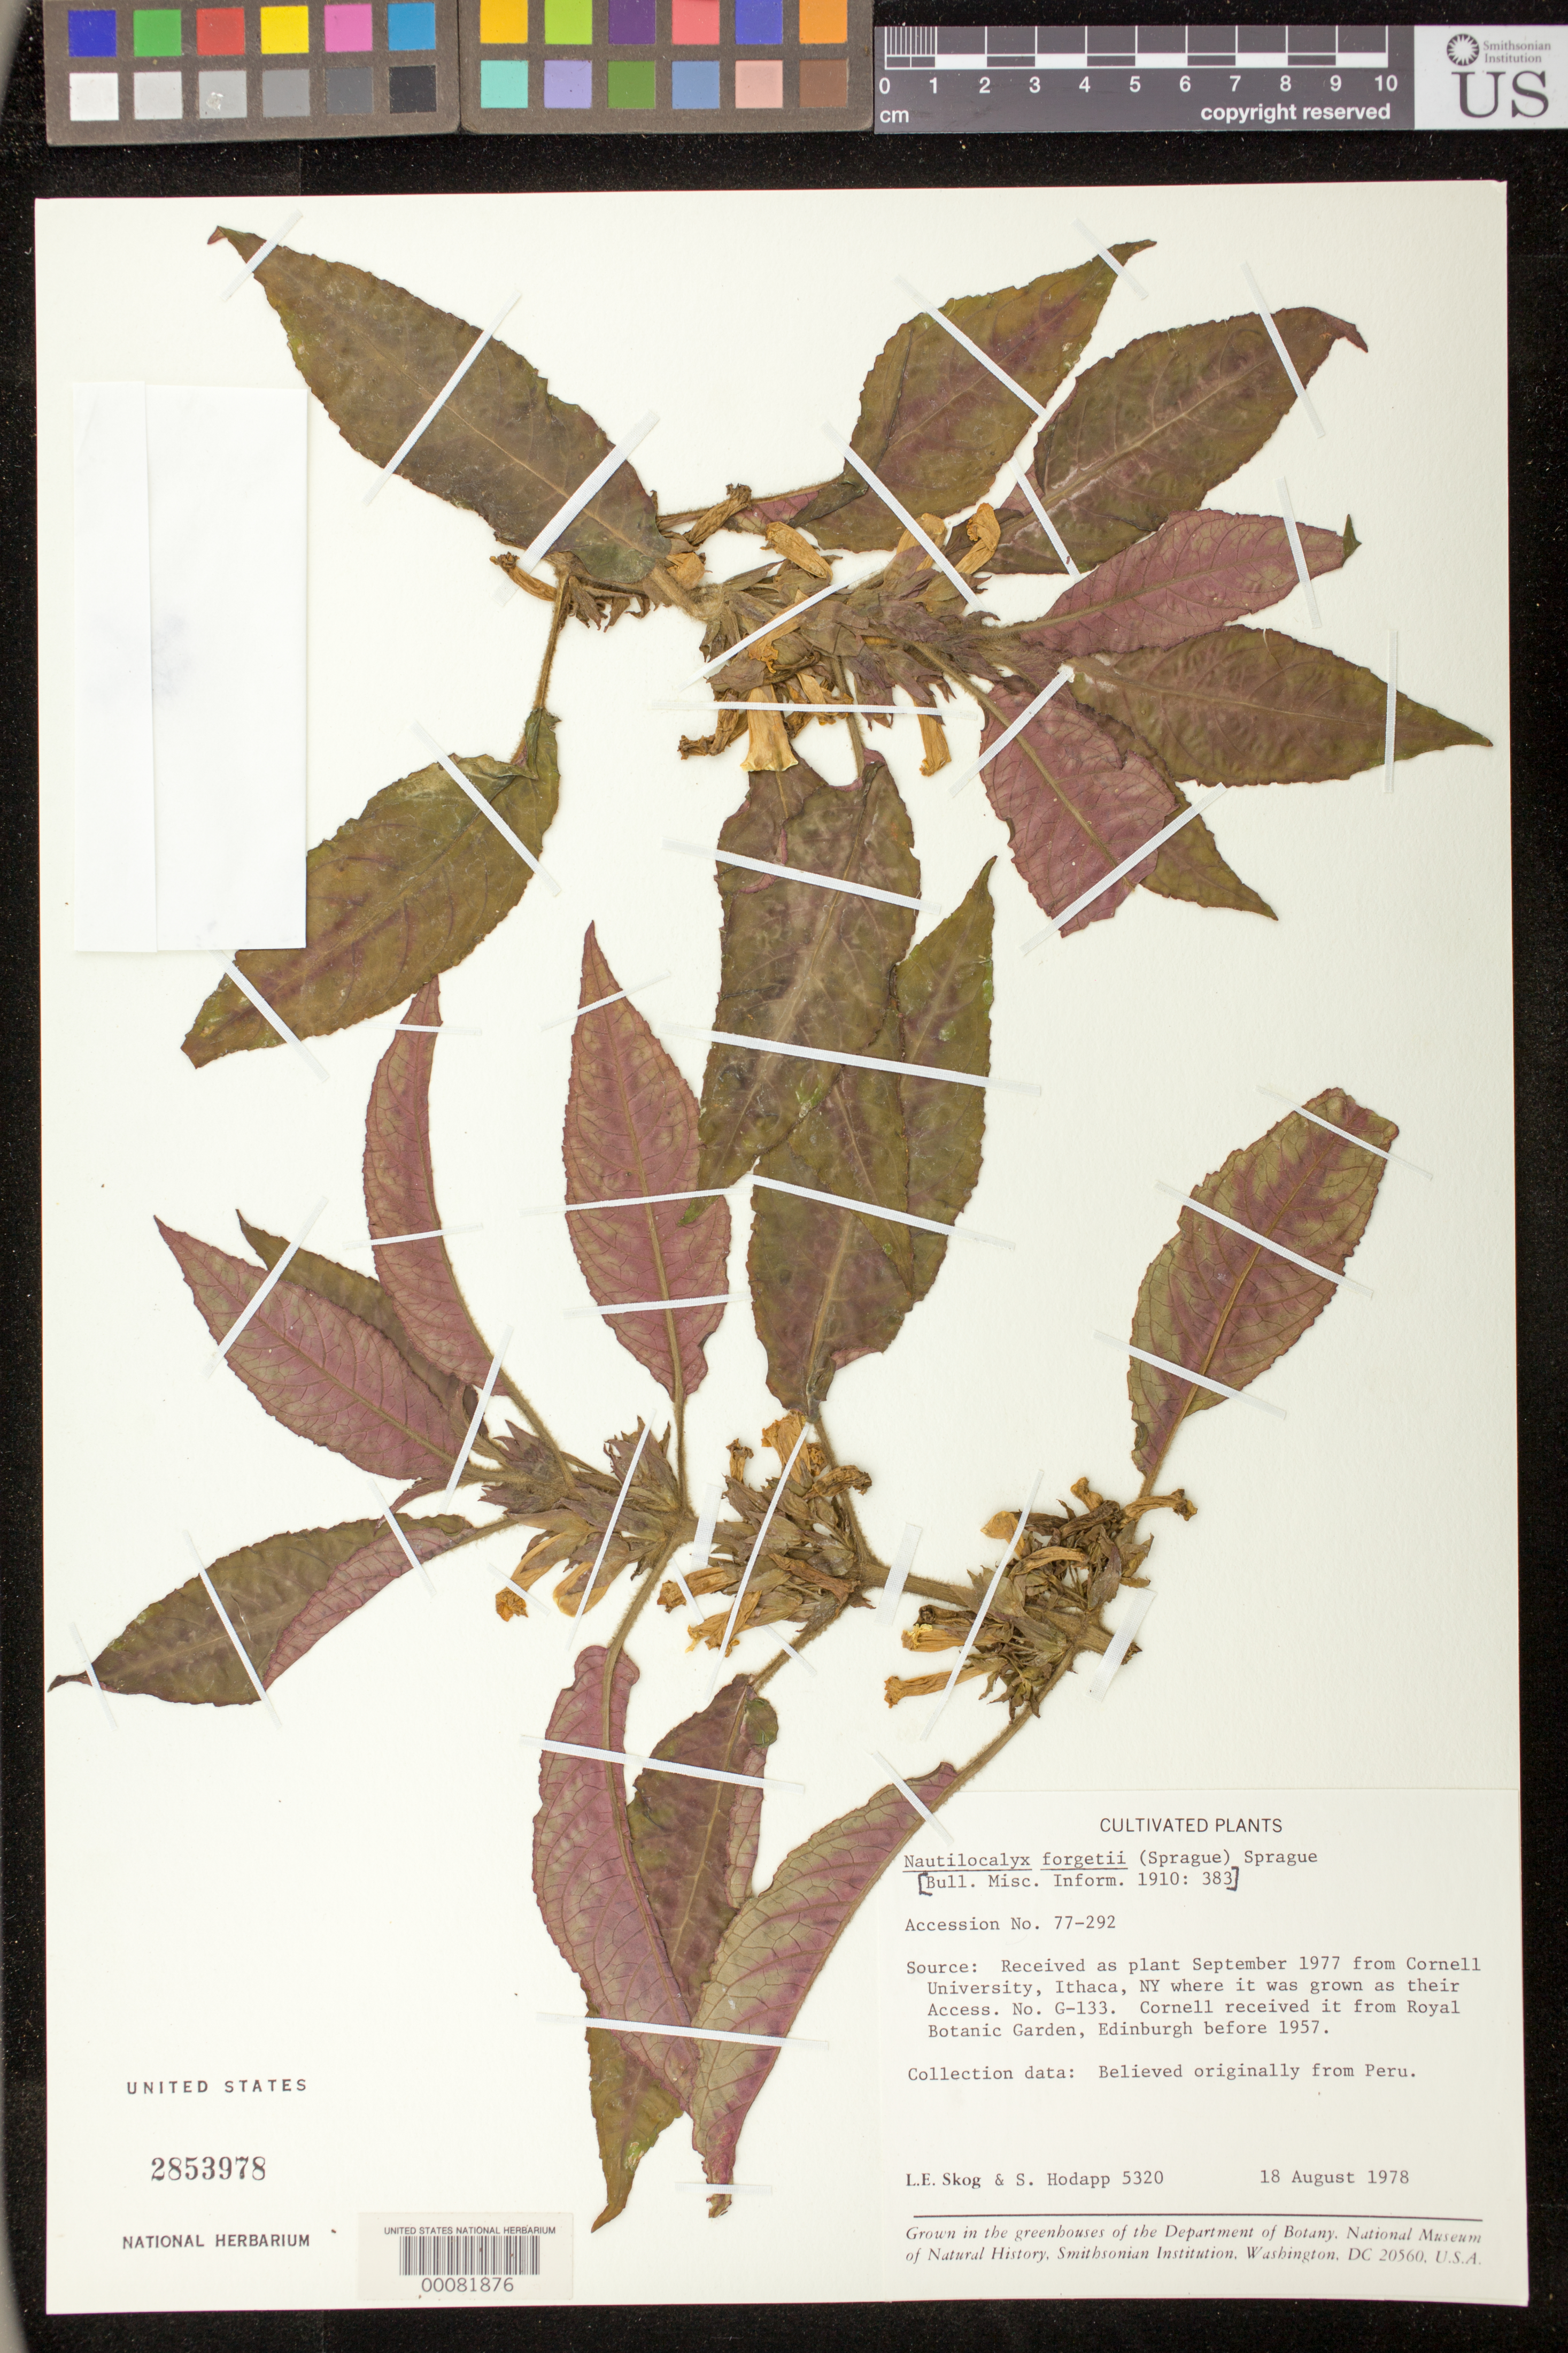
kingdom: Plantae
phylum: Tracheophyta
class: Magnoliopsida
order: Lamiales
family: Gesneriaceae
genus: Nautilocalyx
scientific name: Nautilocalyx forgetii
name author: (Sprague) Sprague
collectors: L. E. Skog & S. Hodapp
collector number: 5320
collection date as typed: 18 Aug 1978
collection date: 1978-08-18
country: Peru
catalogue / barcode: US 2853978